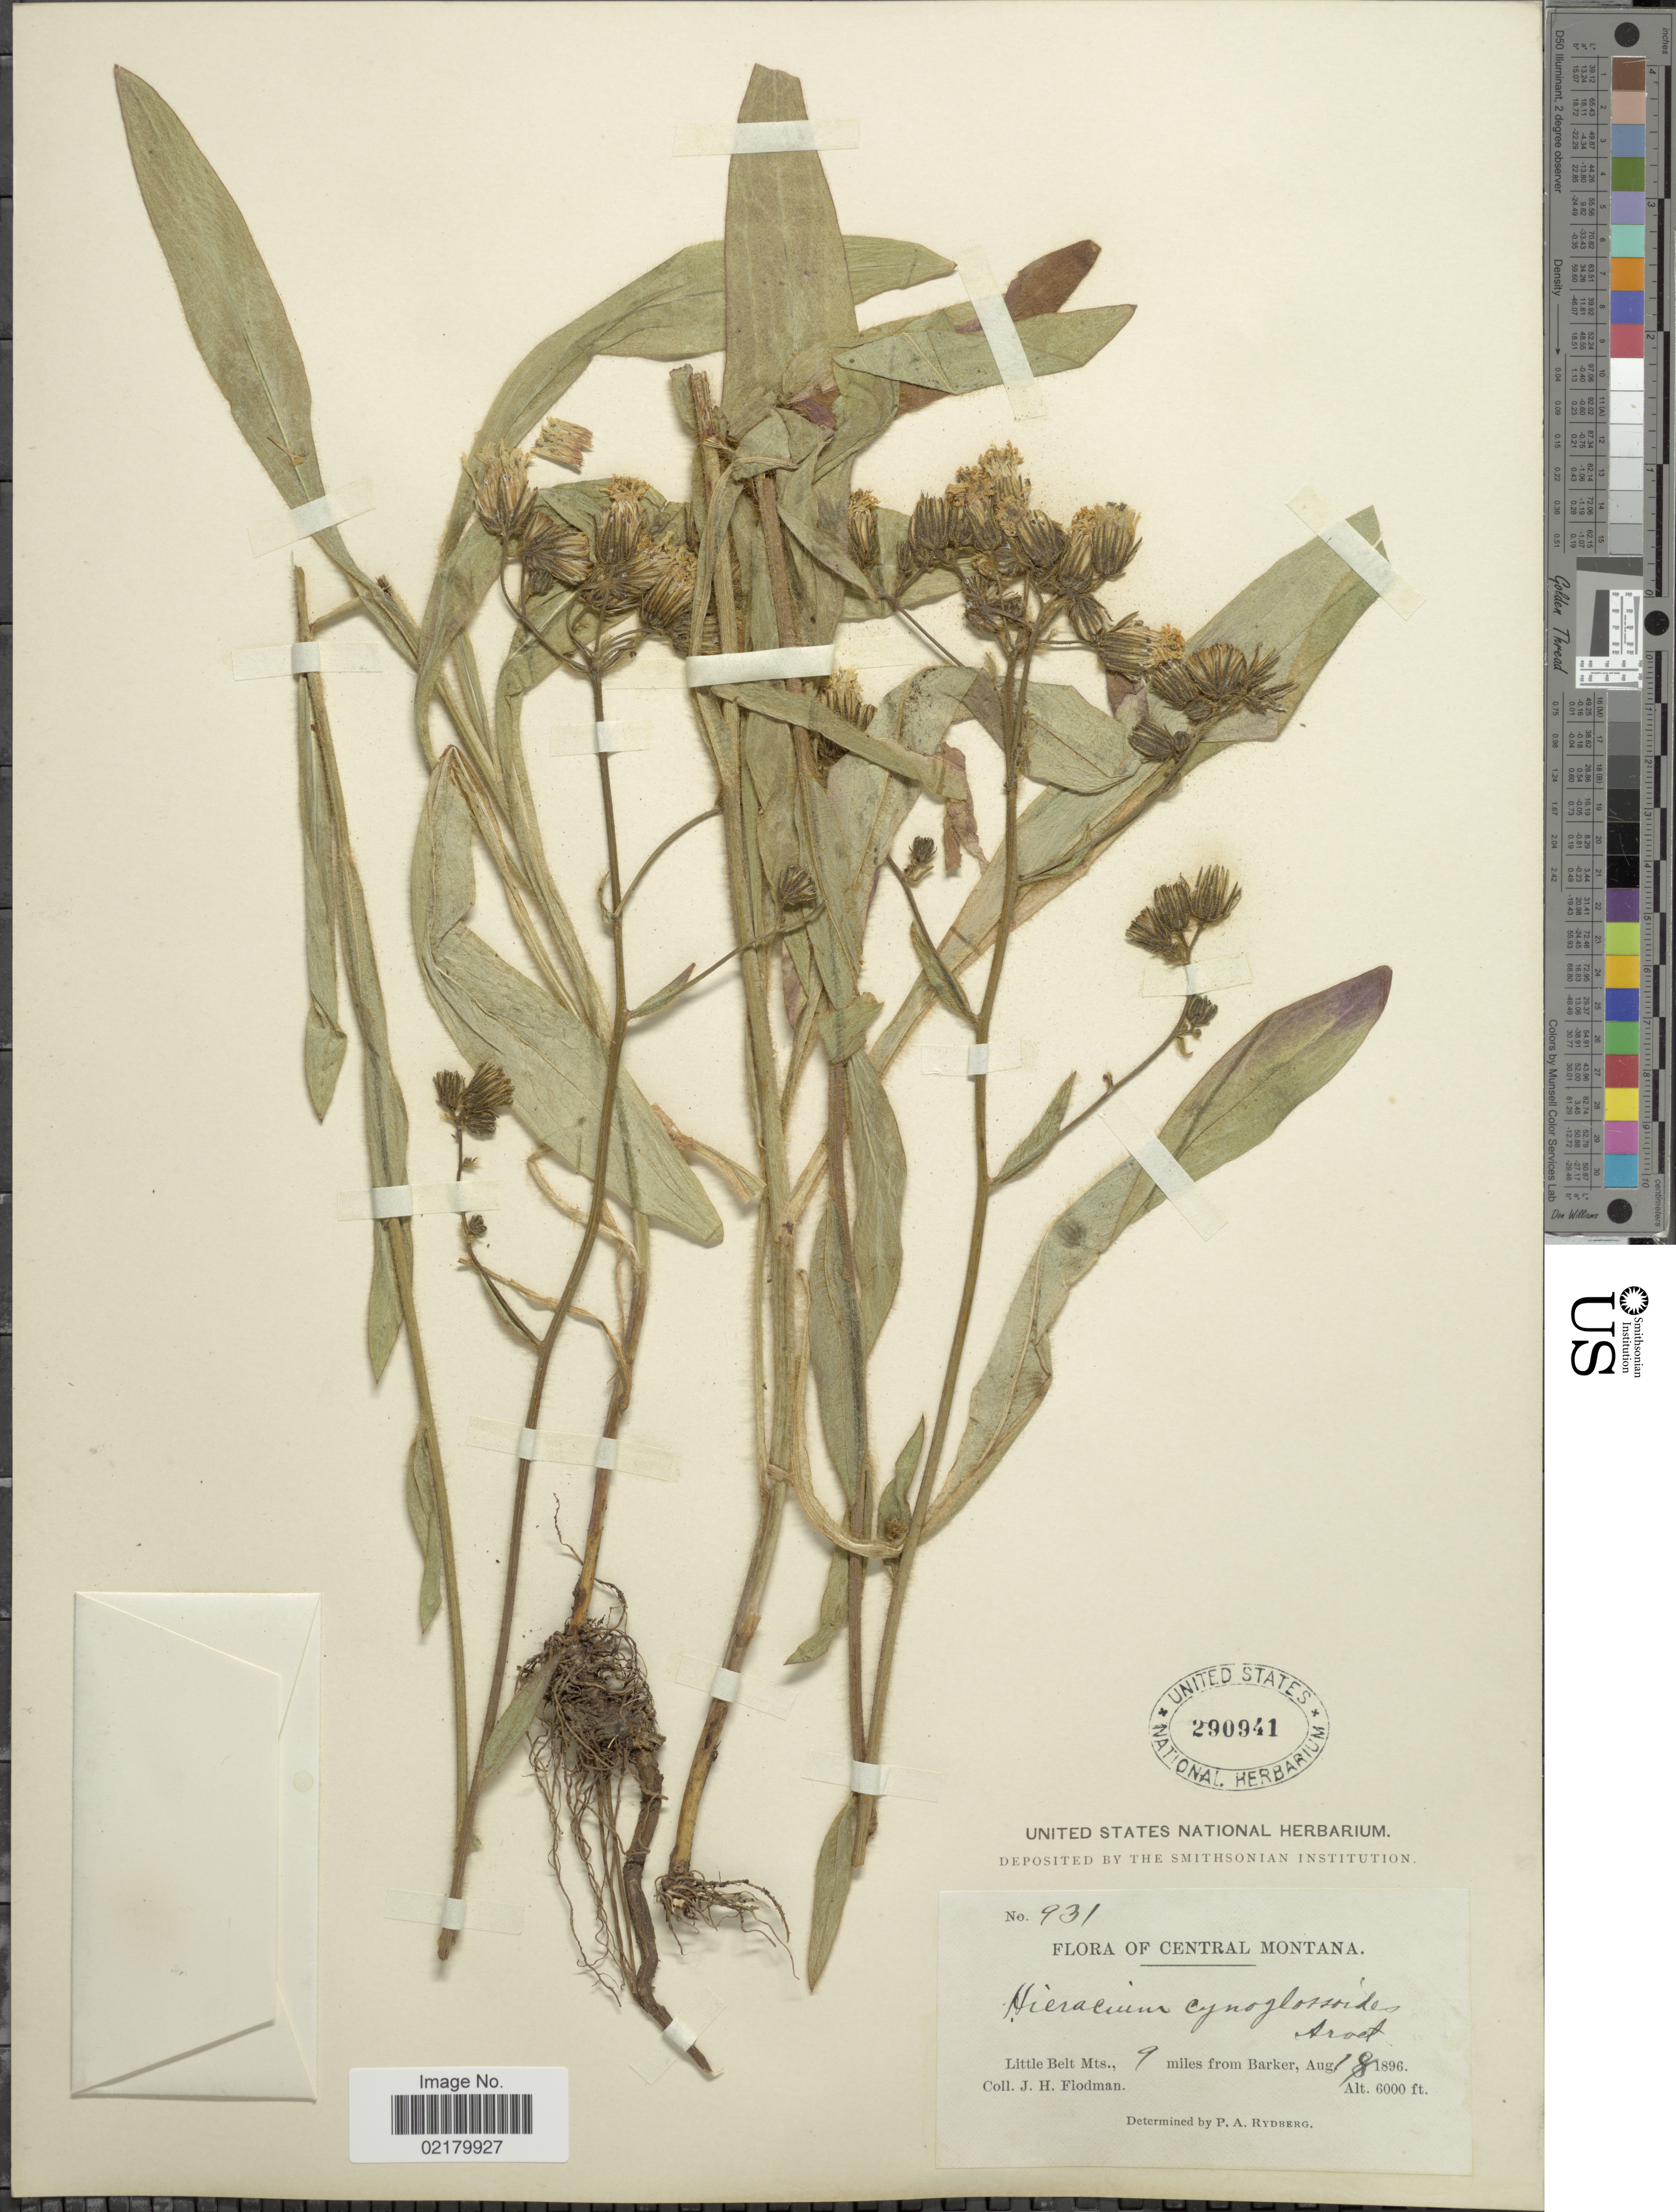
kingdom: Plantae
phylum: Tracheophyta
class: Magnoliopsida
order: Asterales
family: Asteraceae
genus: Hieracium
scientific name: Hieracium scouleri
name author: Hook.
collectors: J. Flodman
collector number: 931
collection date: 1896-08-18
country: United States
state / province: Montana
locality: Central Montana, Little Belt Mts., 9 miles from Baker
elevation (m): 1829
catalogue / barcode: US 290941